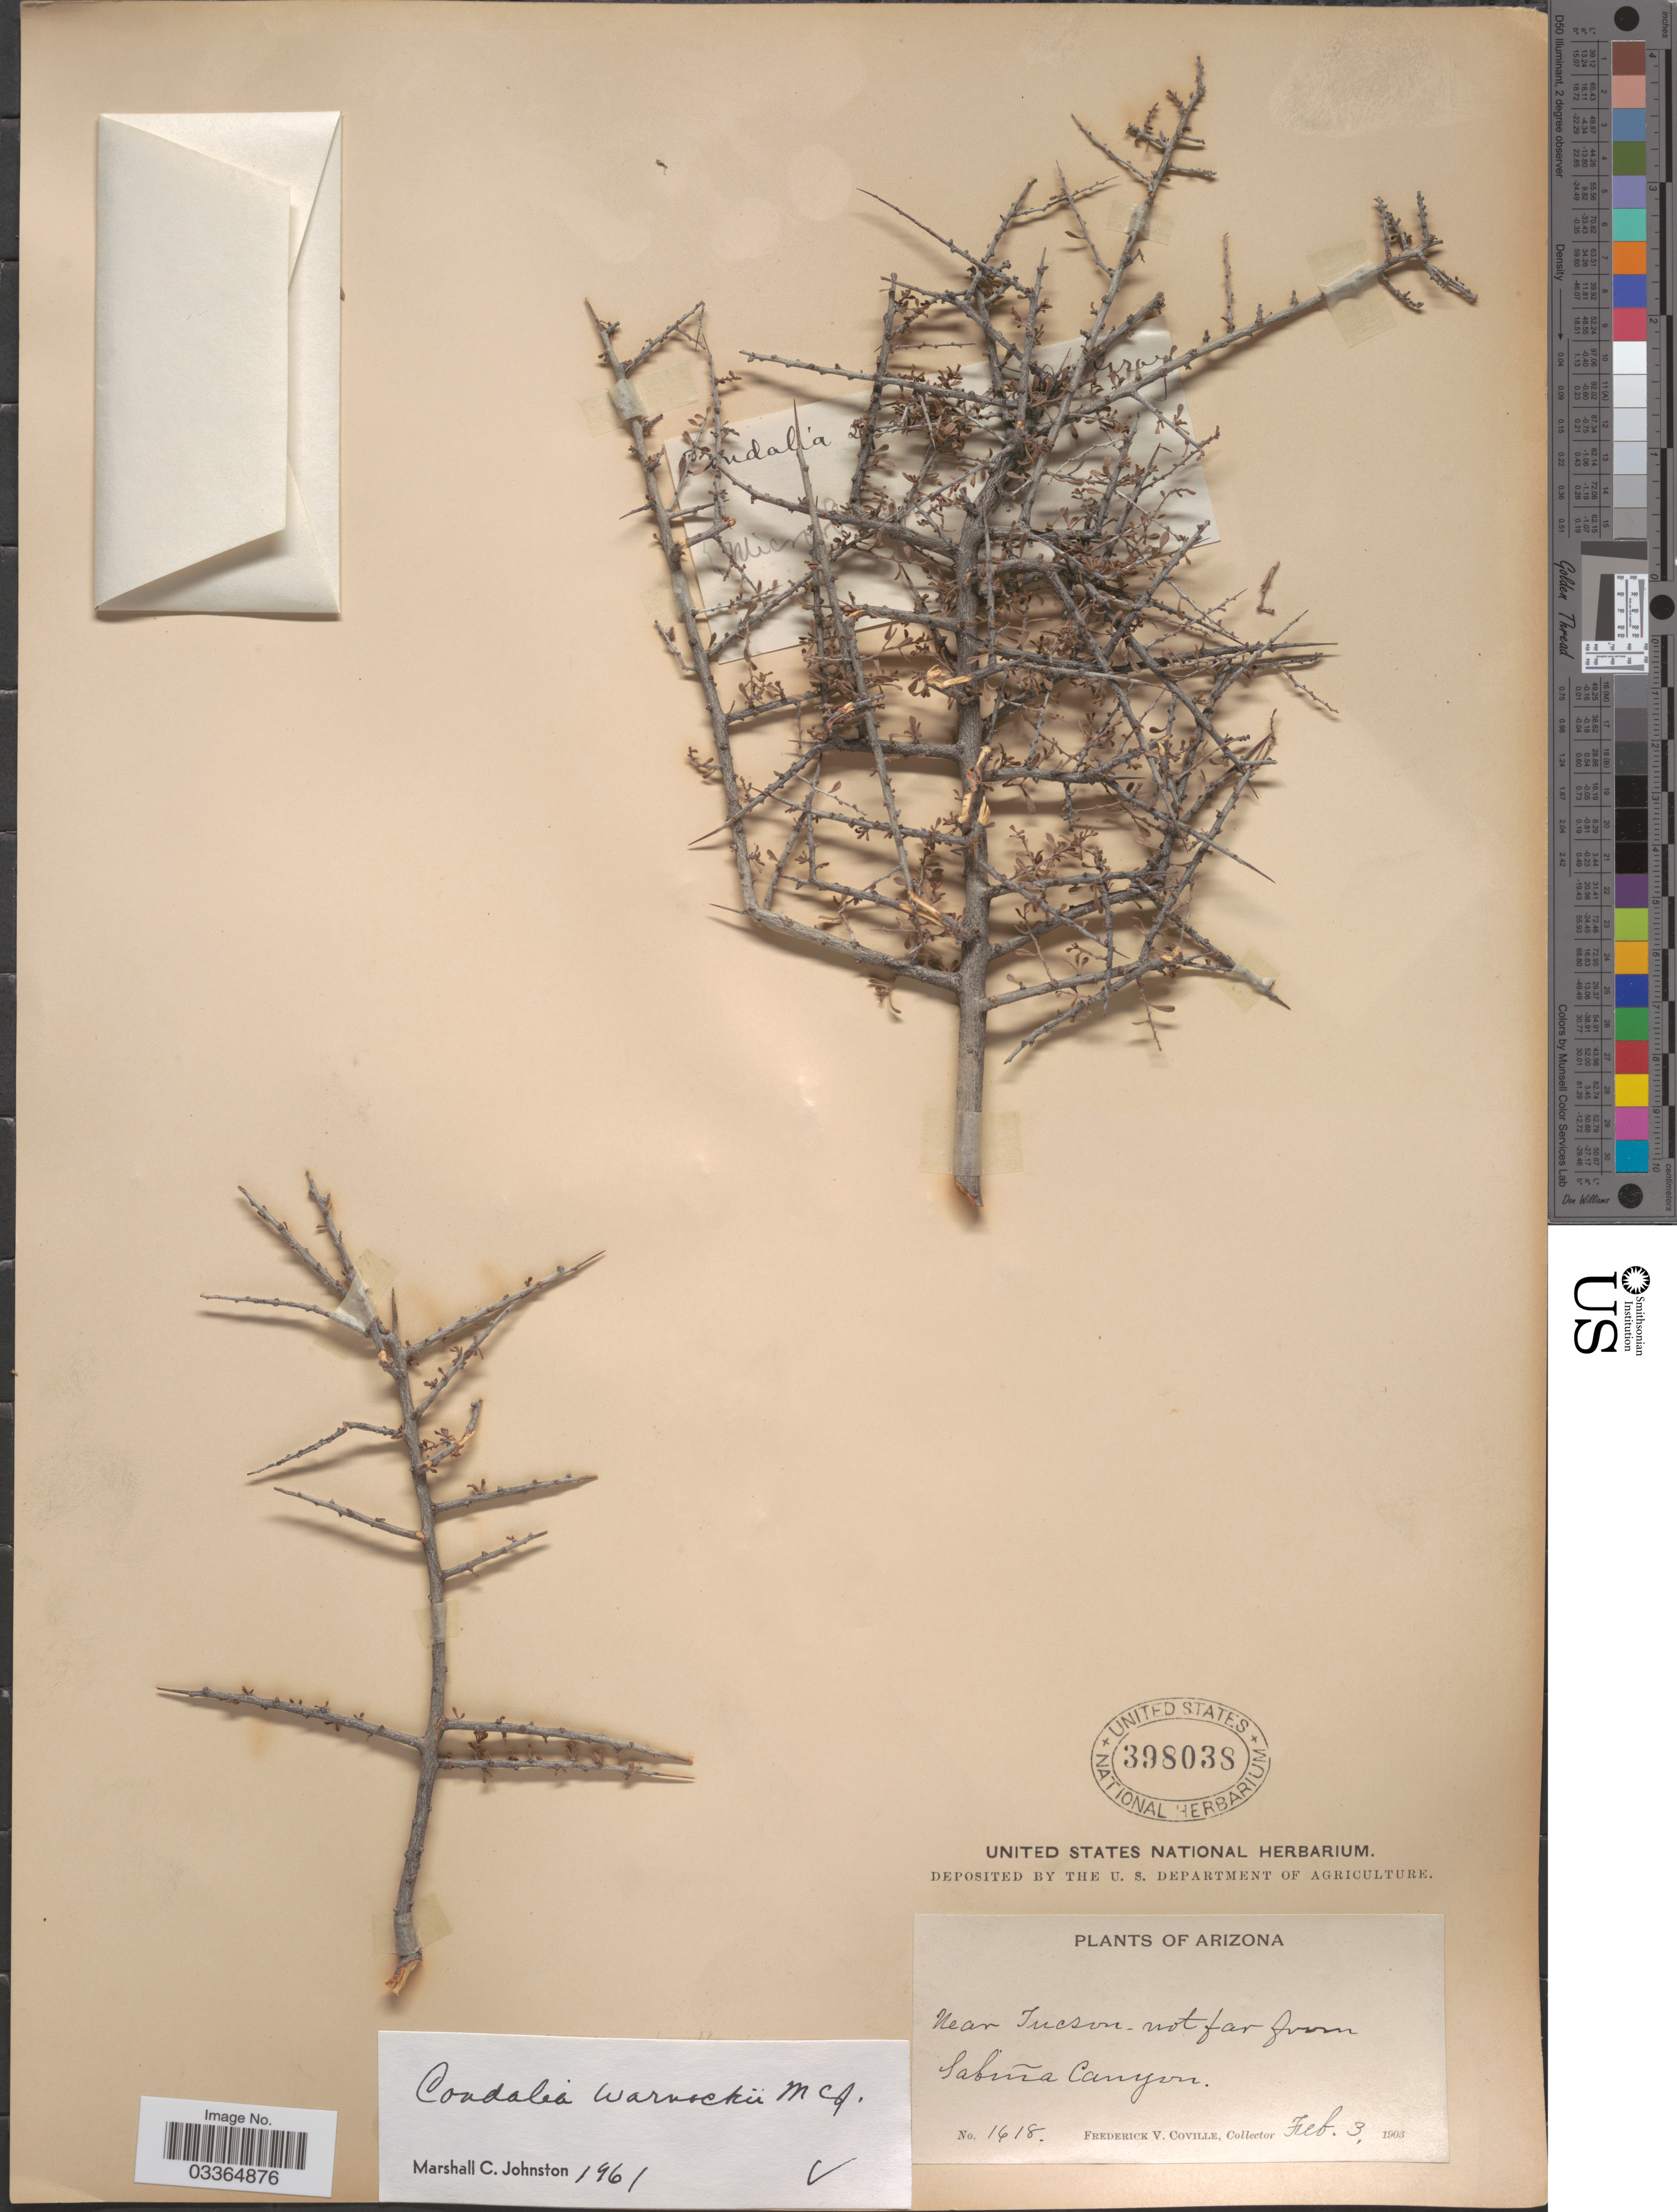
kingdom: Plantae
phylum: Tracheophyta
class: Magnoliopsida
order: Rosales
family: Rhamnaceae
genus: Condalia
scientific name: Condalia warnockii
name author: M.C. Johnst.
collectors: F. V. Coville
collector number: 1618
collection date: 1903-02-03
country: United States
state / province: Arizona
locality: Sabiña Canyon.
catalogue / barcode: US 398038